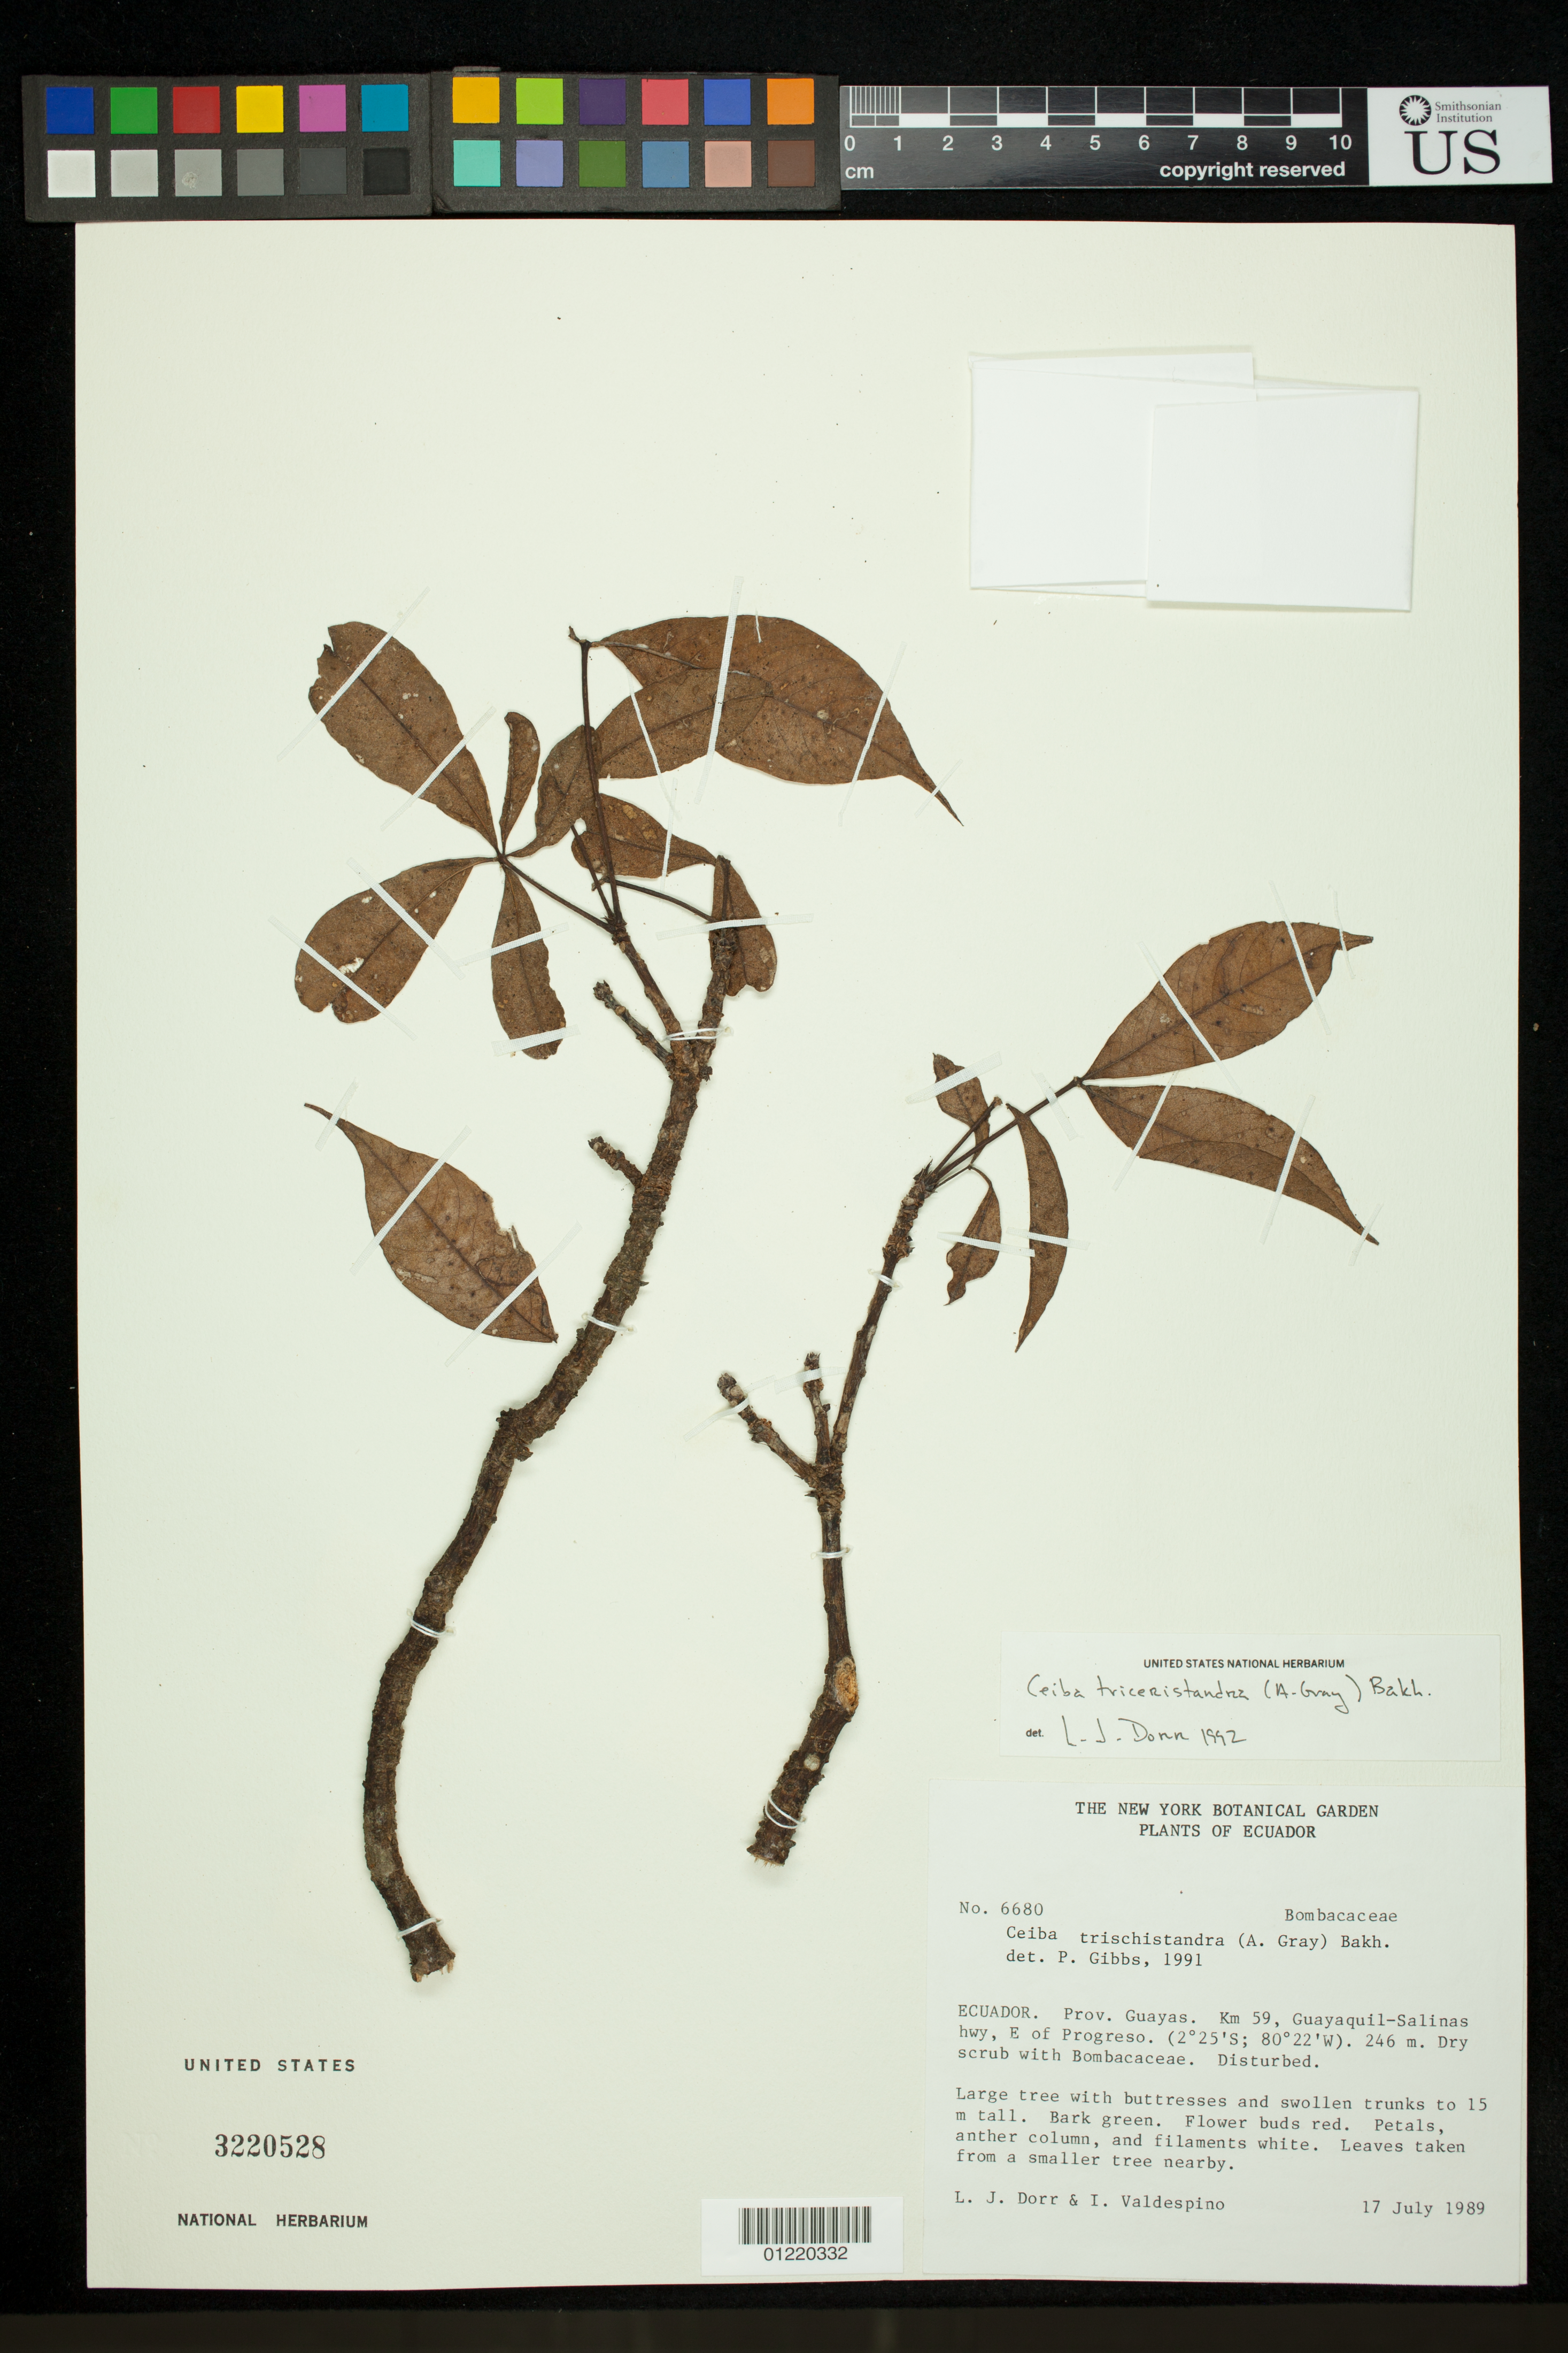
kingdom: Plantae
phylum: Tracheophyta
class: Magnoliopsida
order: Malvales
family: Malvaceae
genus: Ceiba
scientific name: Ceiba ventricosa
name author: (Nees & Mart.) Ravenna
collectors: L. J. Dorr & I. A. Valdespino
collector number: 6680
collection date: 1989-07-17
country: Ecuador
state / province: Guayas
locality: Km 59, Guayaquil-Salinas hwy, E of Progreso.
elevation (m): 246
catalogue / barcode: US 3220528